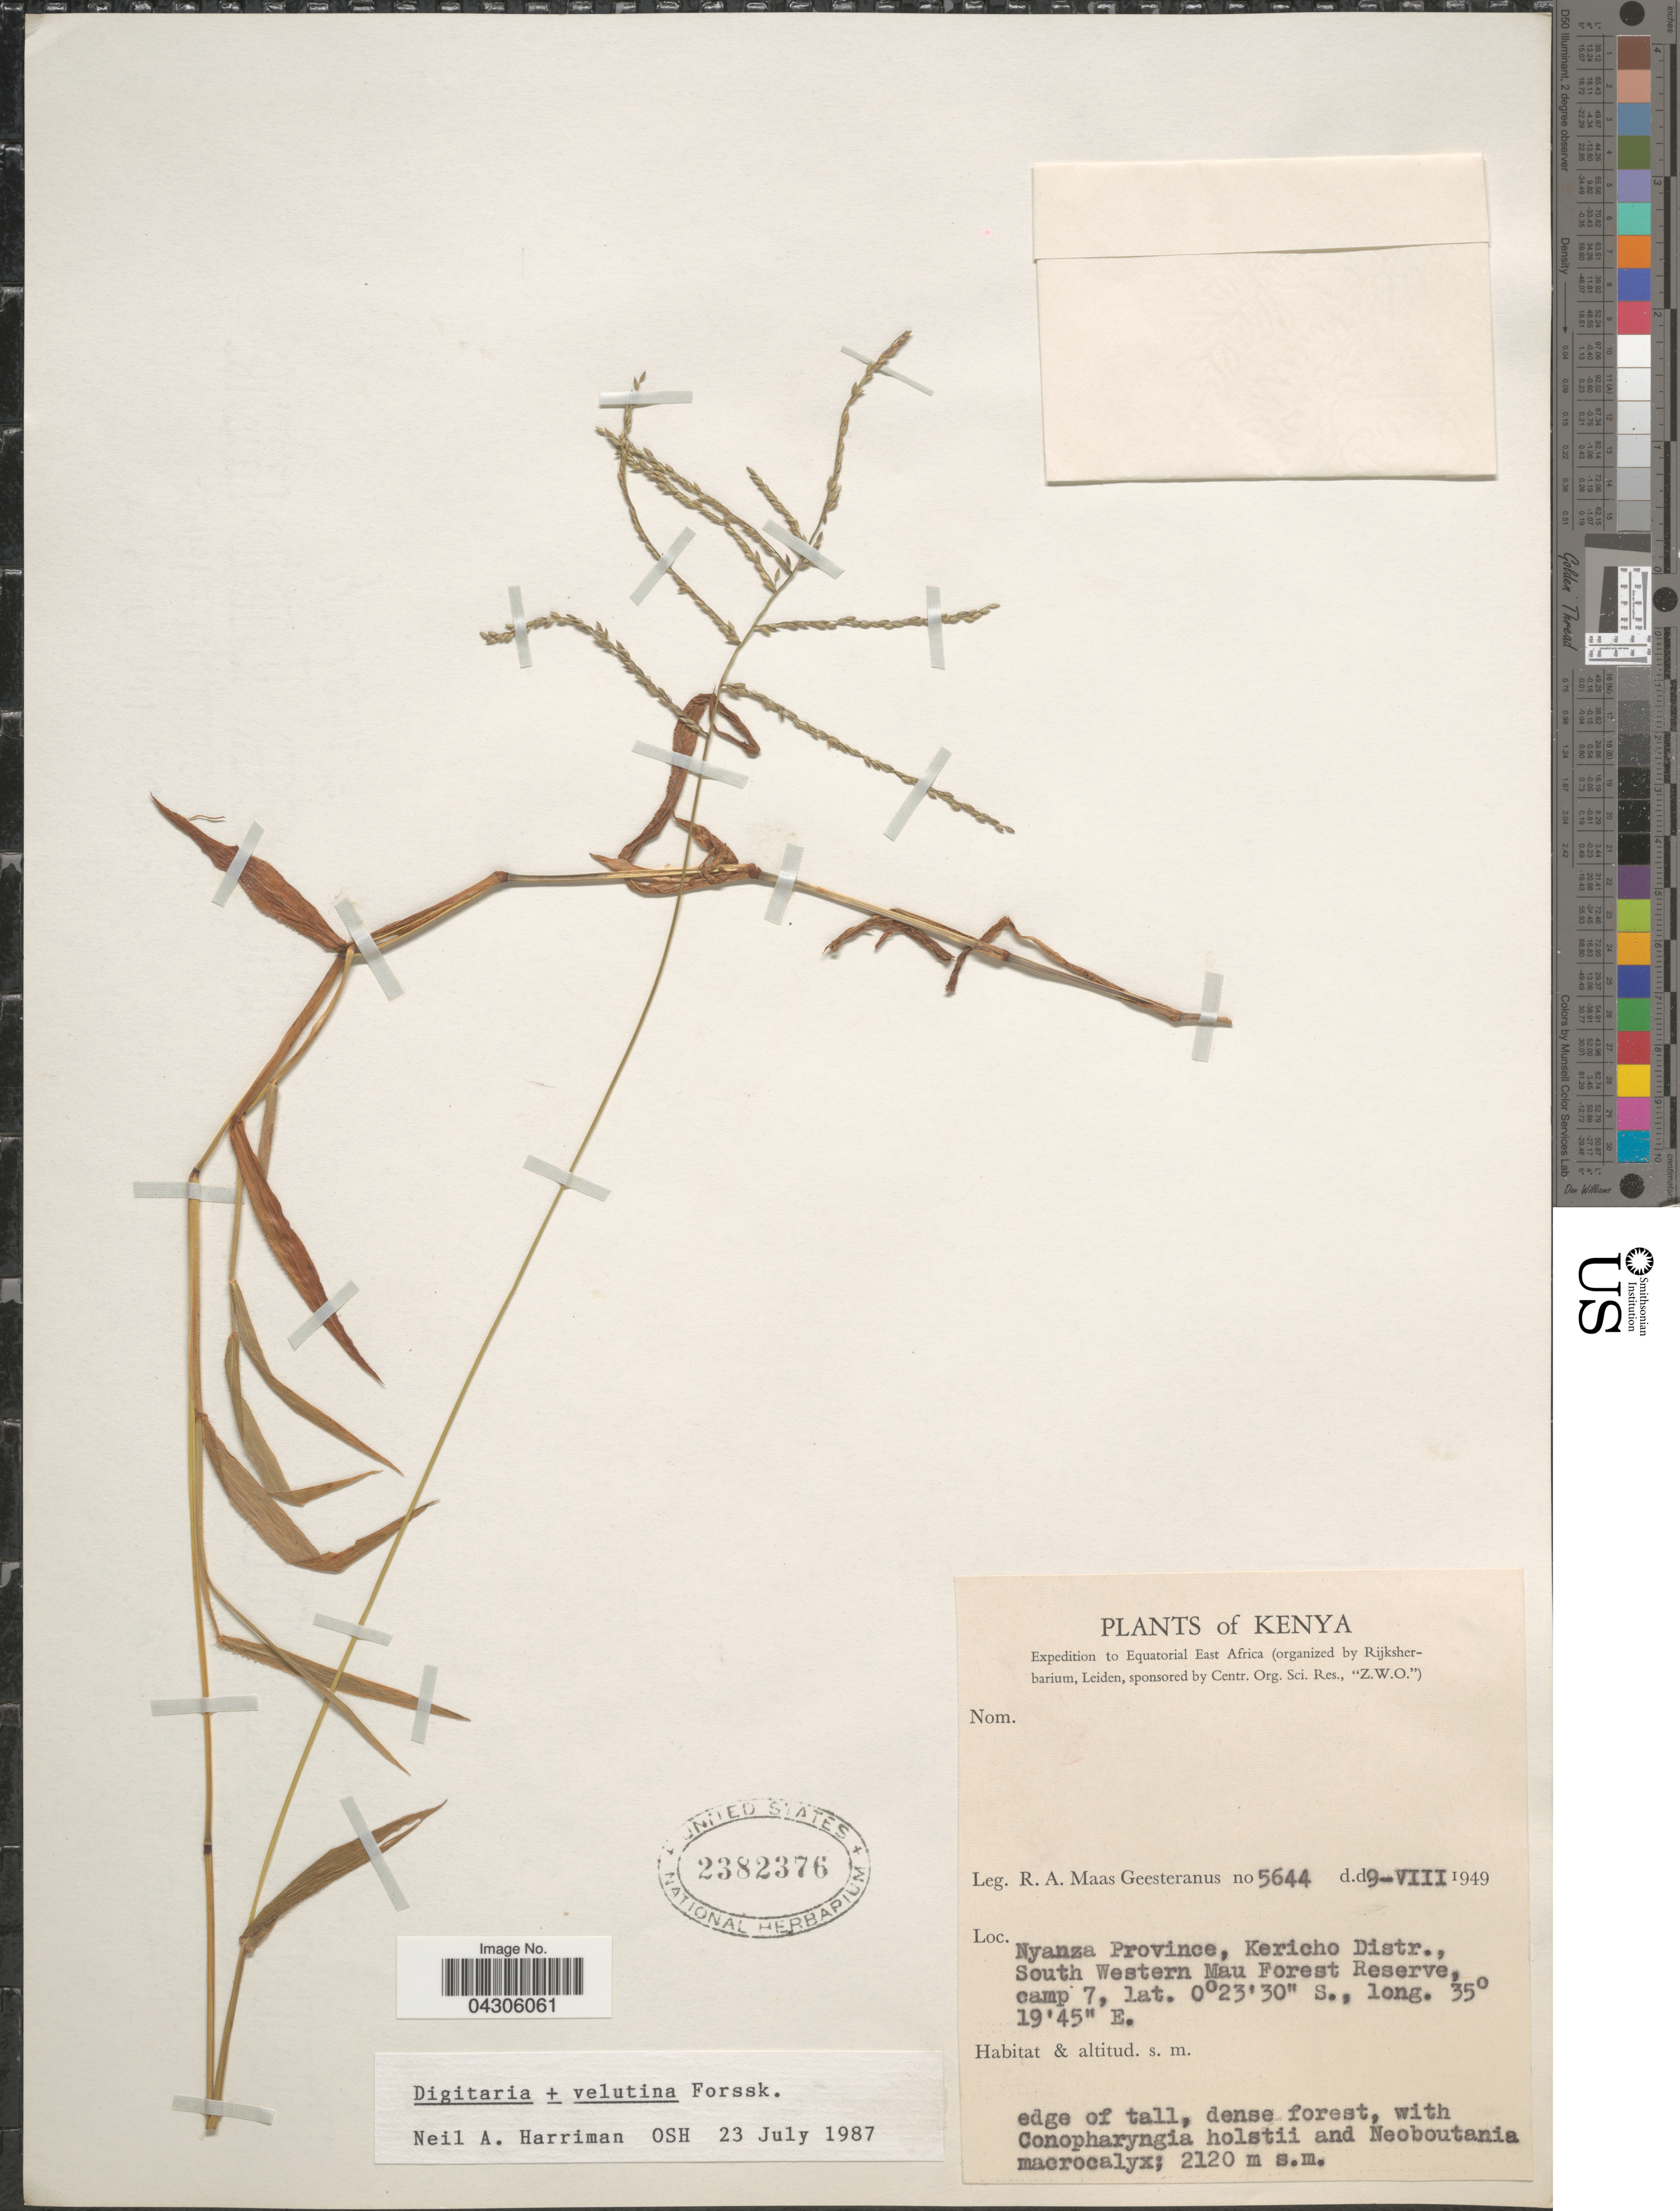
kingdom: Plantae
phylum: Tracheophyta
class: Liliopsida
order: Poales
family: Poaceae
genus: Digitaria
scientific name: Digitaria sp.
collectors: R. A. Maas Geesteranus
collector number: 5644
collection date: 1949-08-09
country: Kenya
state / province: Kericho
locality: Expedition to Equatorial East Africa. Nyanza Province, Kericho Distr., South Western Mau Forest Reserve, camp 7.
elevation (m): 2120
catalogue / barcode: US 2382376